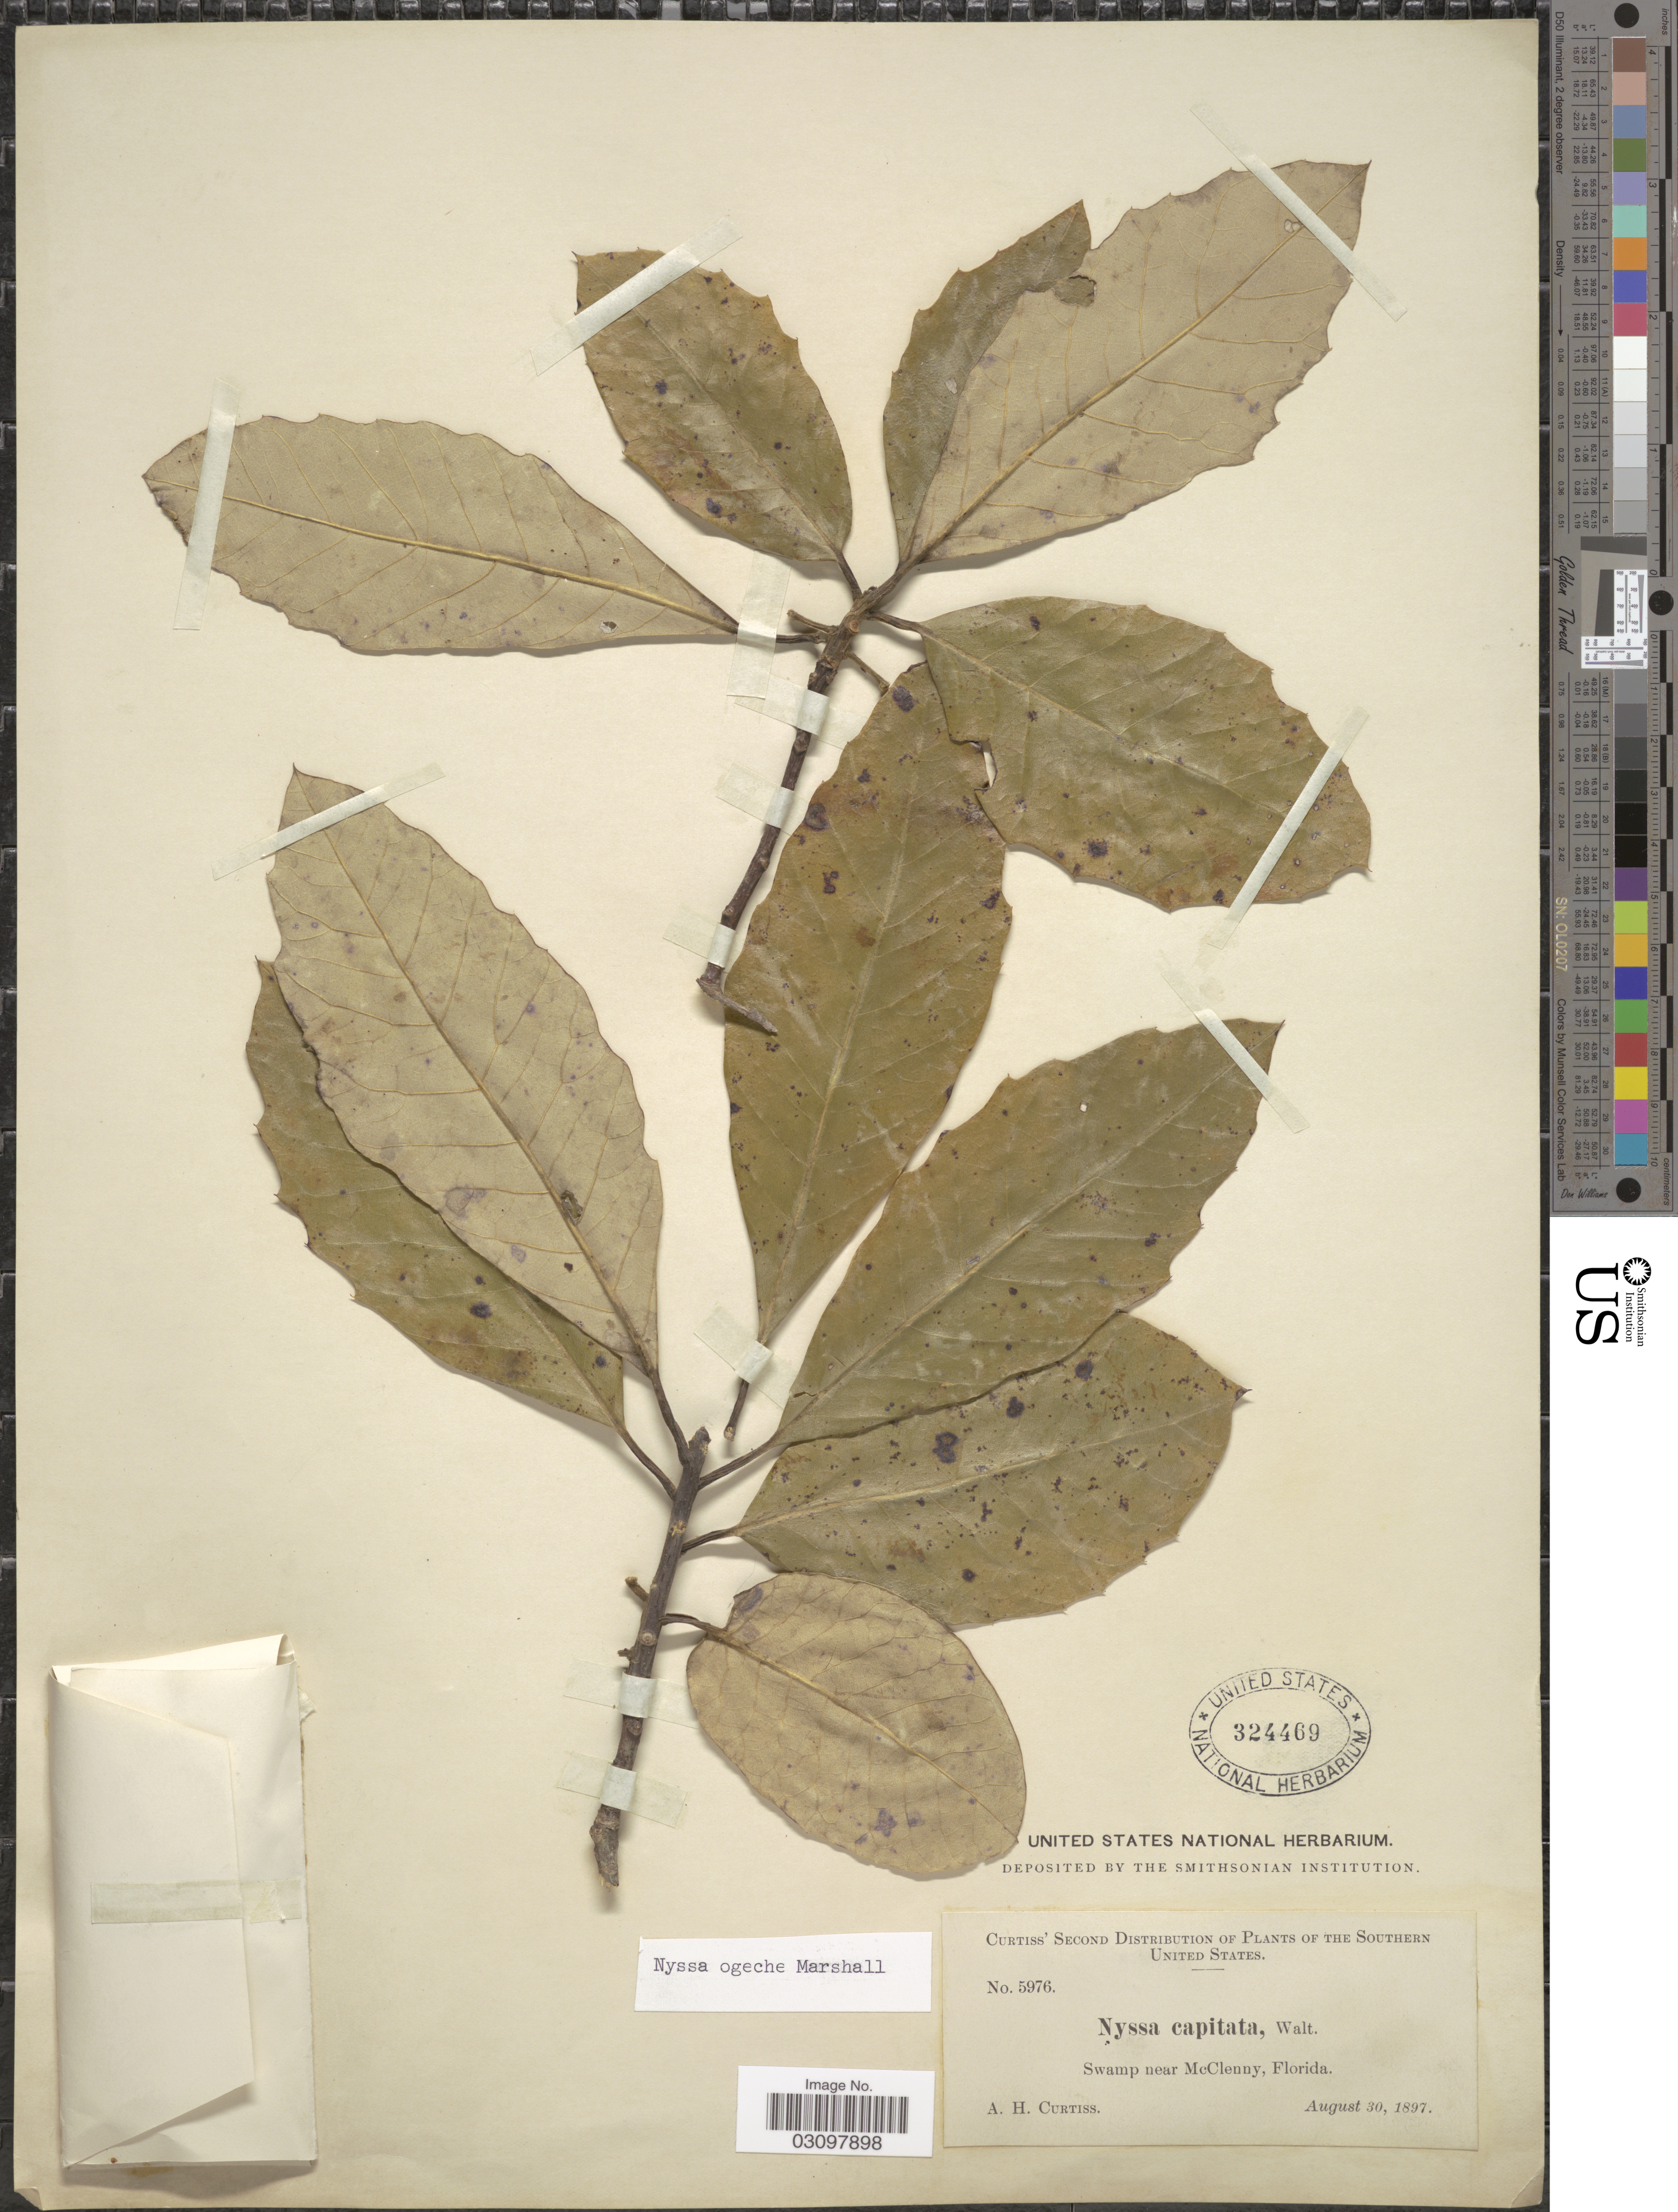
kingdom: Plantae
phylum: Tracheophyta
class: Magnoliopsida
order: Cornales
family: Nyssaceae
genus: Nyssa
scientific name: Nyssa ogeche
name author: W. Bartram ex Marshall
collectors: A. H. Curtiss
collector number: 5976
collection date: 1897-08-30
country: United States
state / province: Florida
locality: Southern United States. Swamp near McClenny.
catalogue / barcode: US 324469